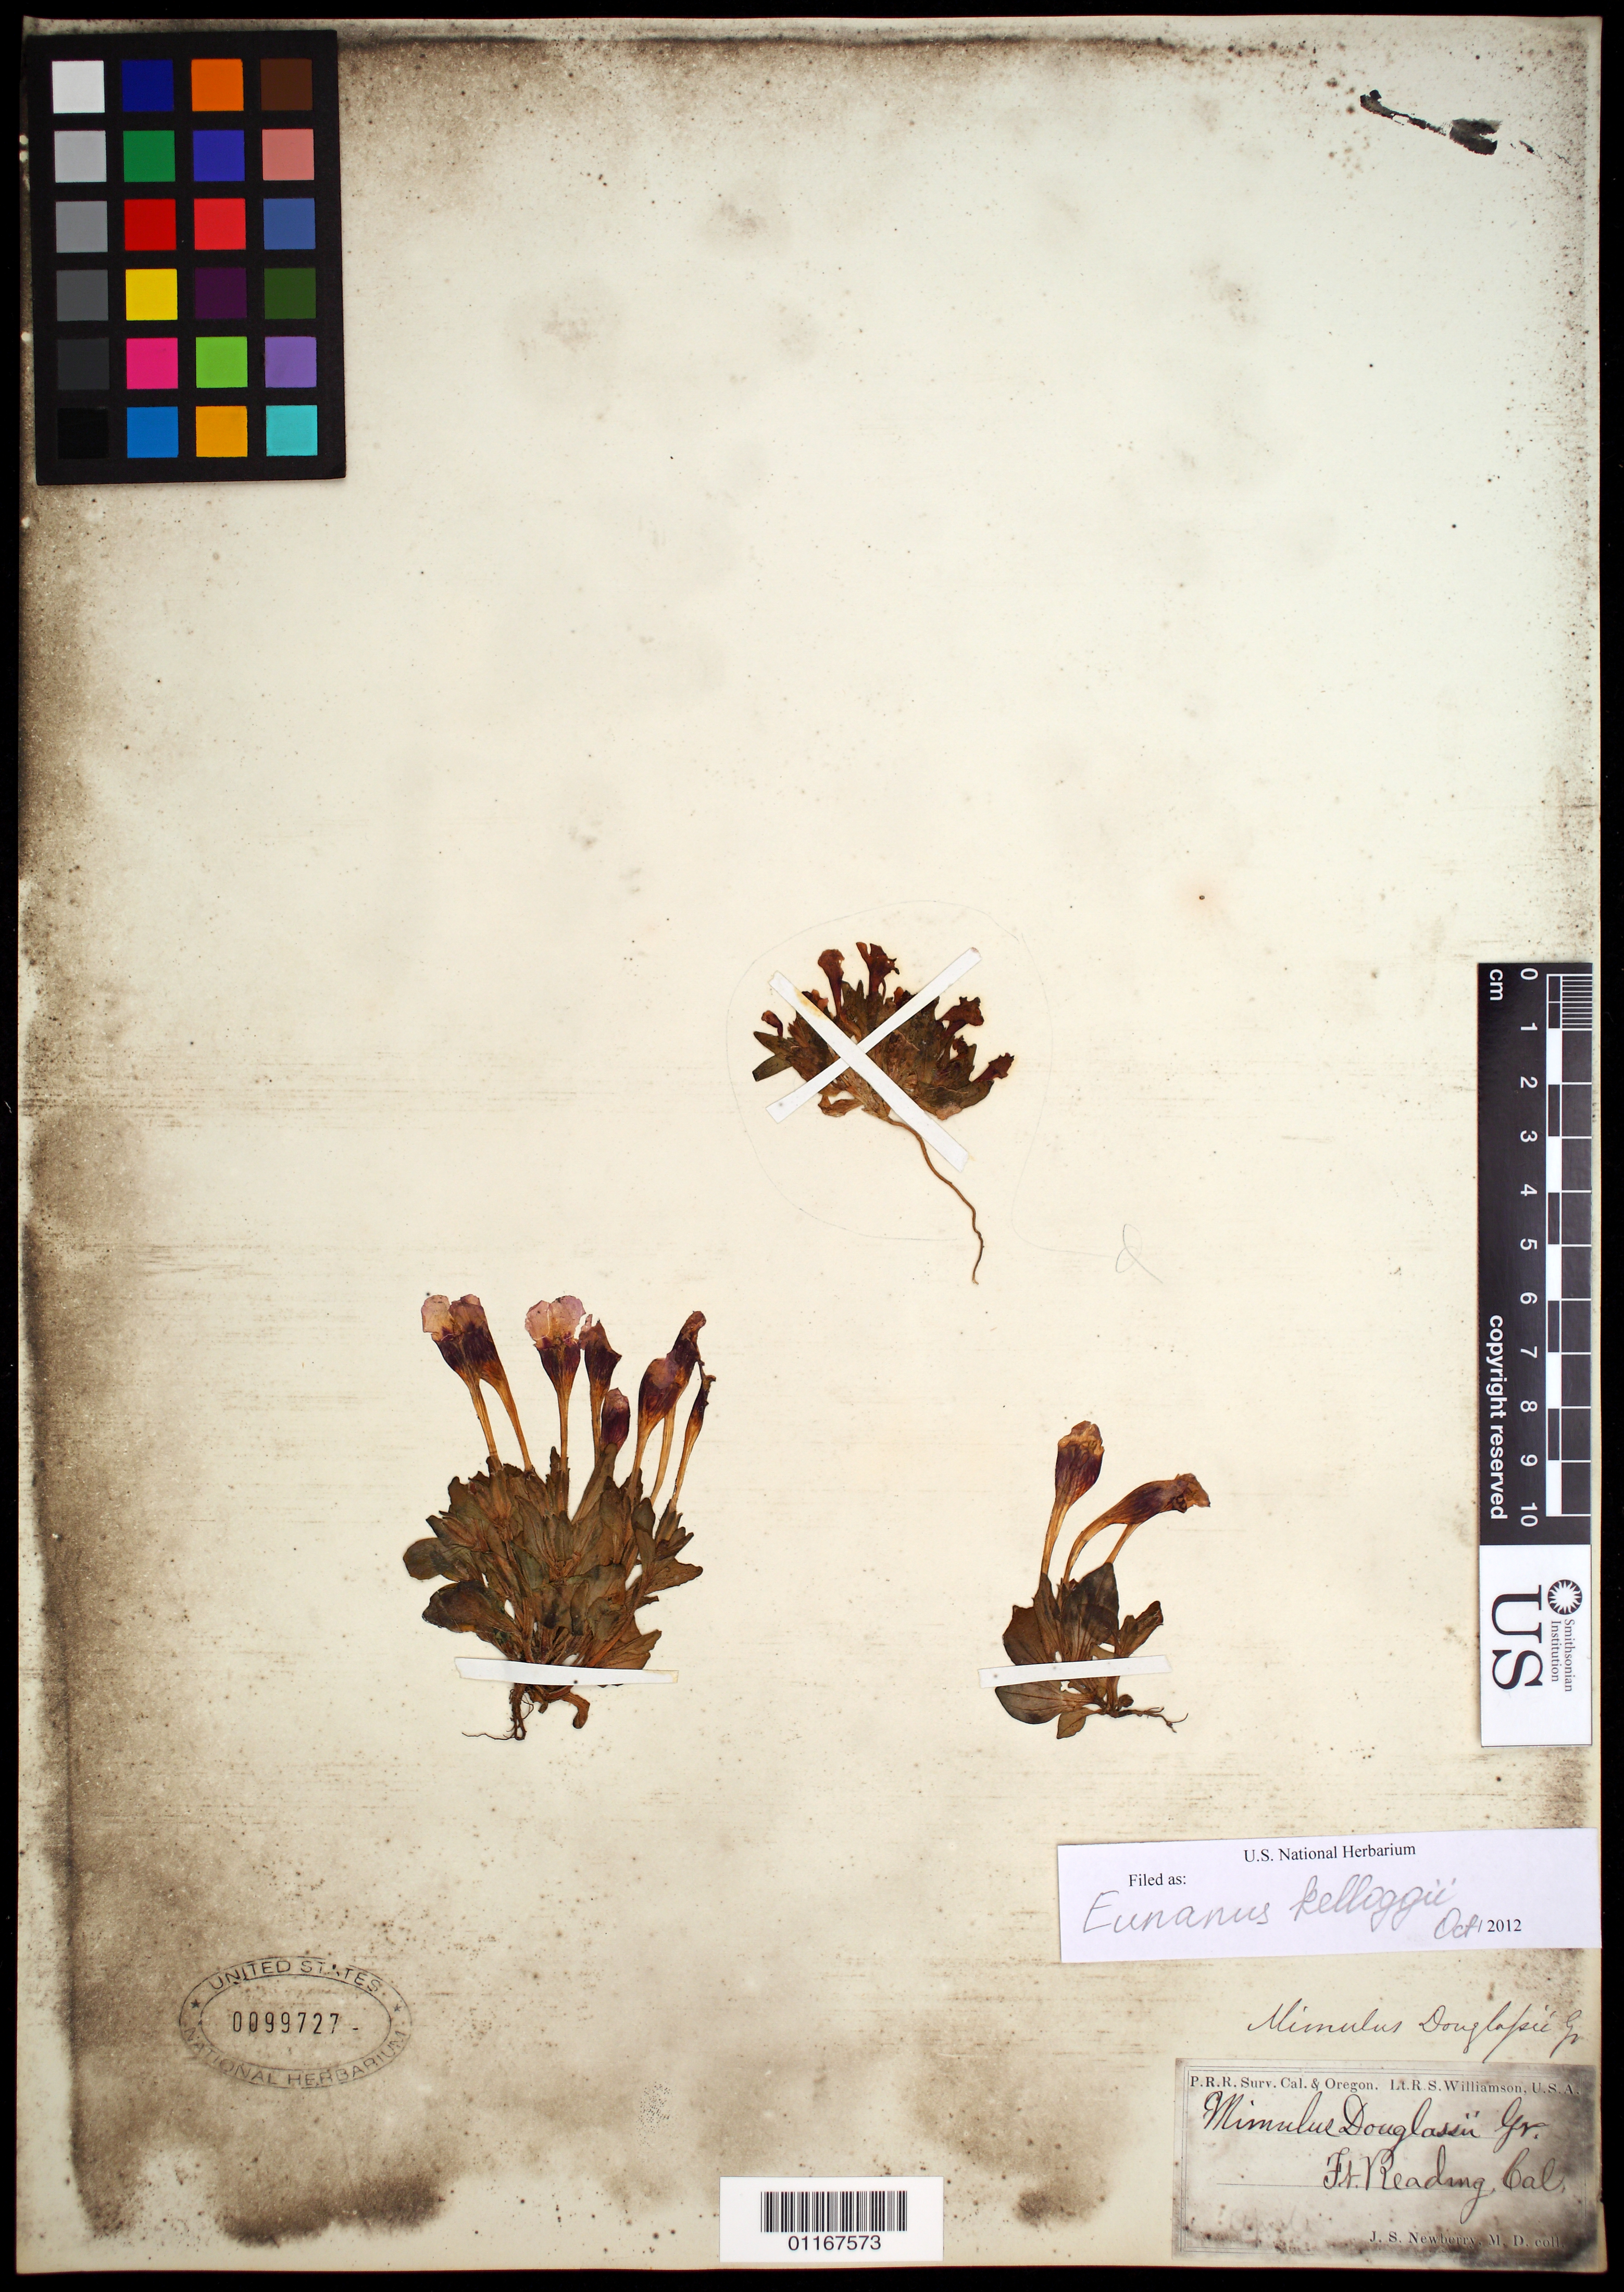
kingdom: Plantae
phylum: Tracheophyta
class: Magnoliopsida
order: Lamiales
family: Phrymaceae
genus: Eunanus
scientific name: Eunanus kelloggii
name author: Curran ex Greene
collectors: J. S. Newberry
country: United States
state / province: California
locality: Is. Reading, Cal.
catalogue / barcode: US 99727